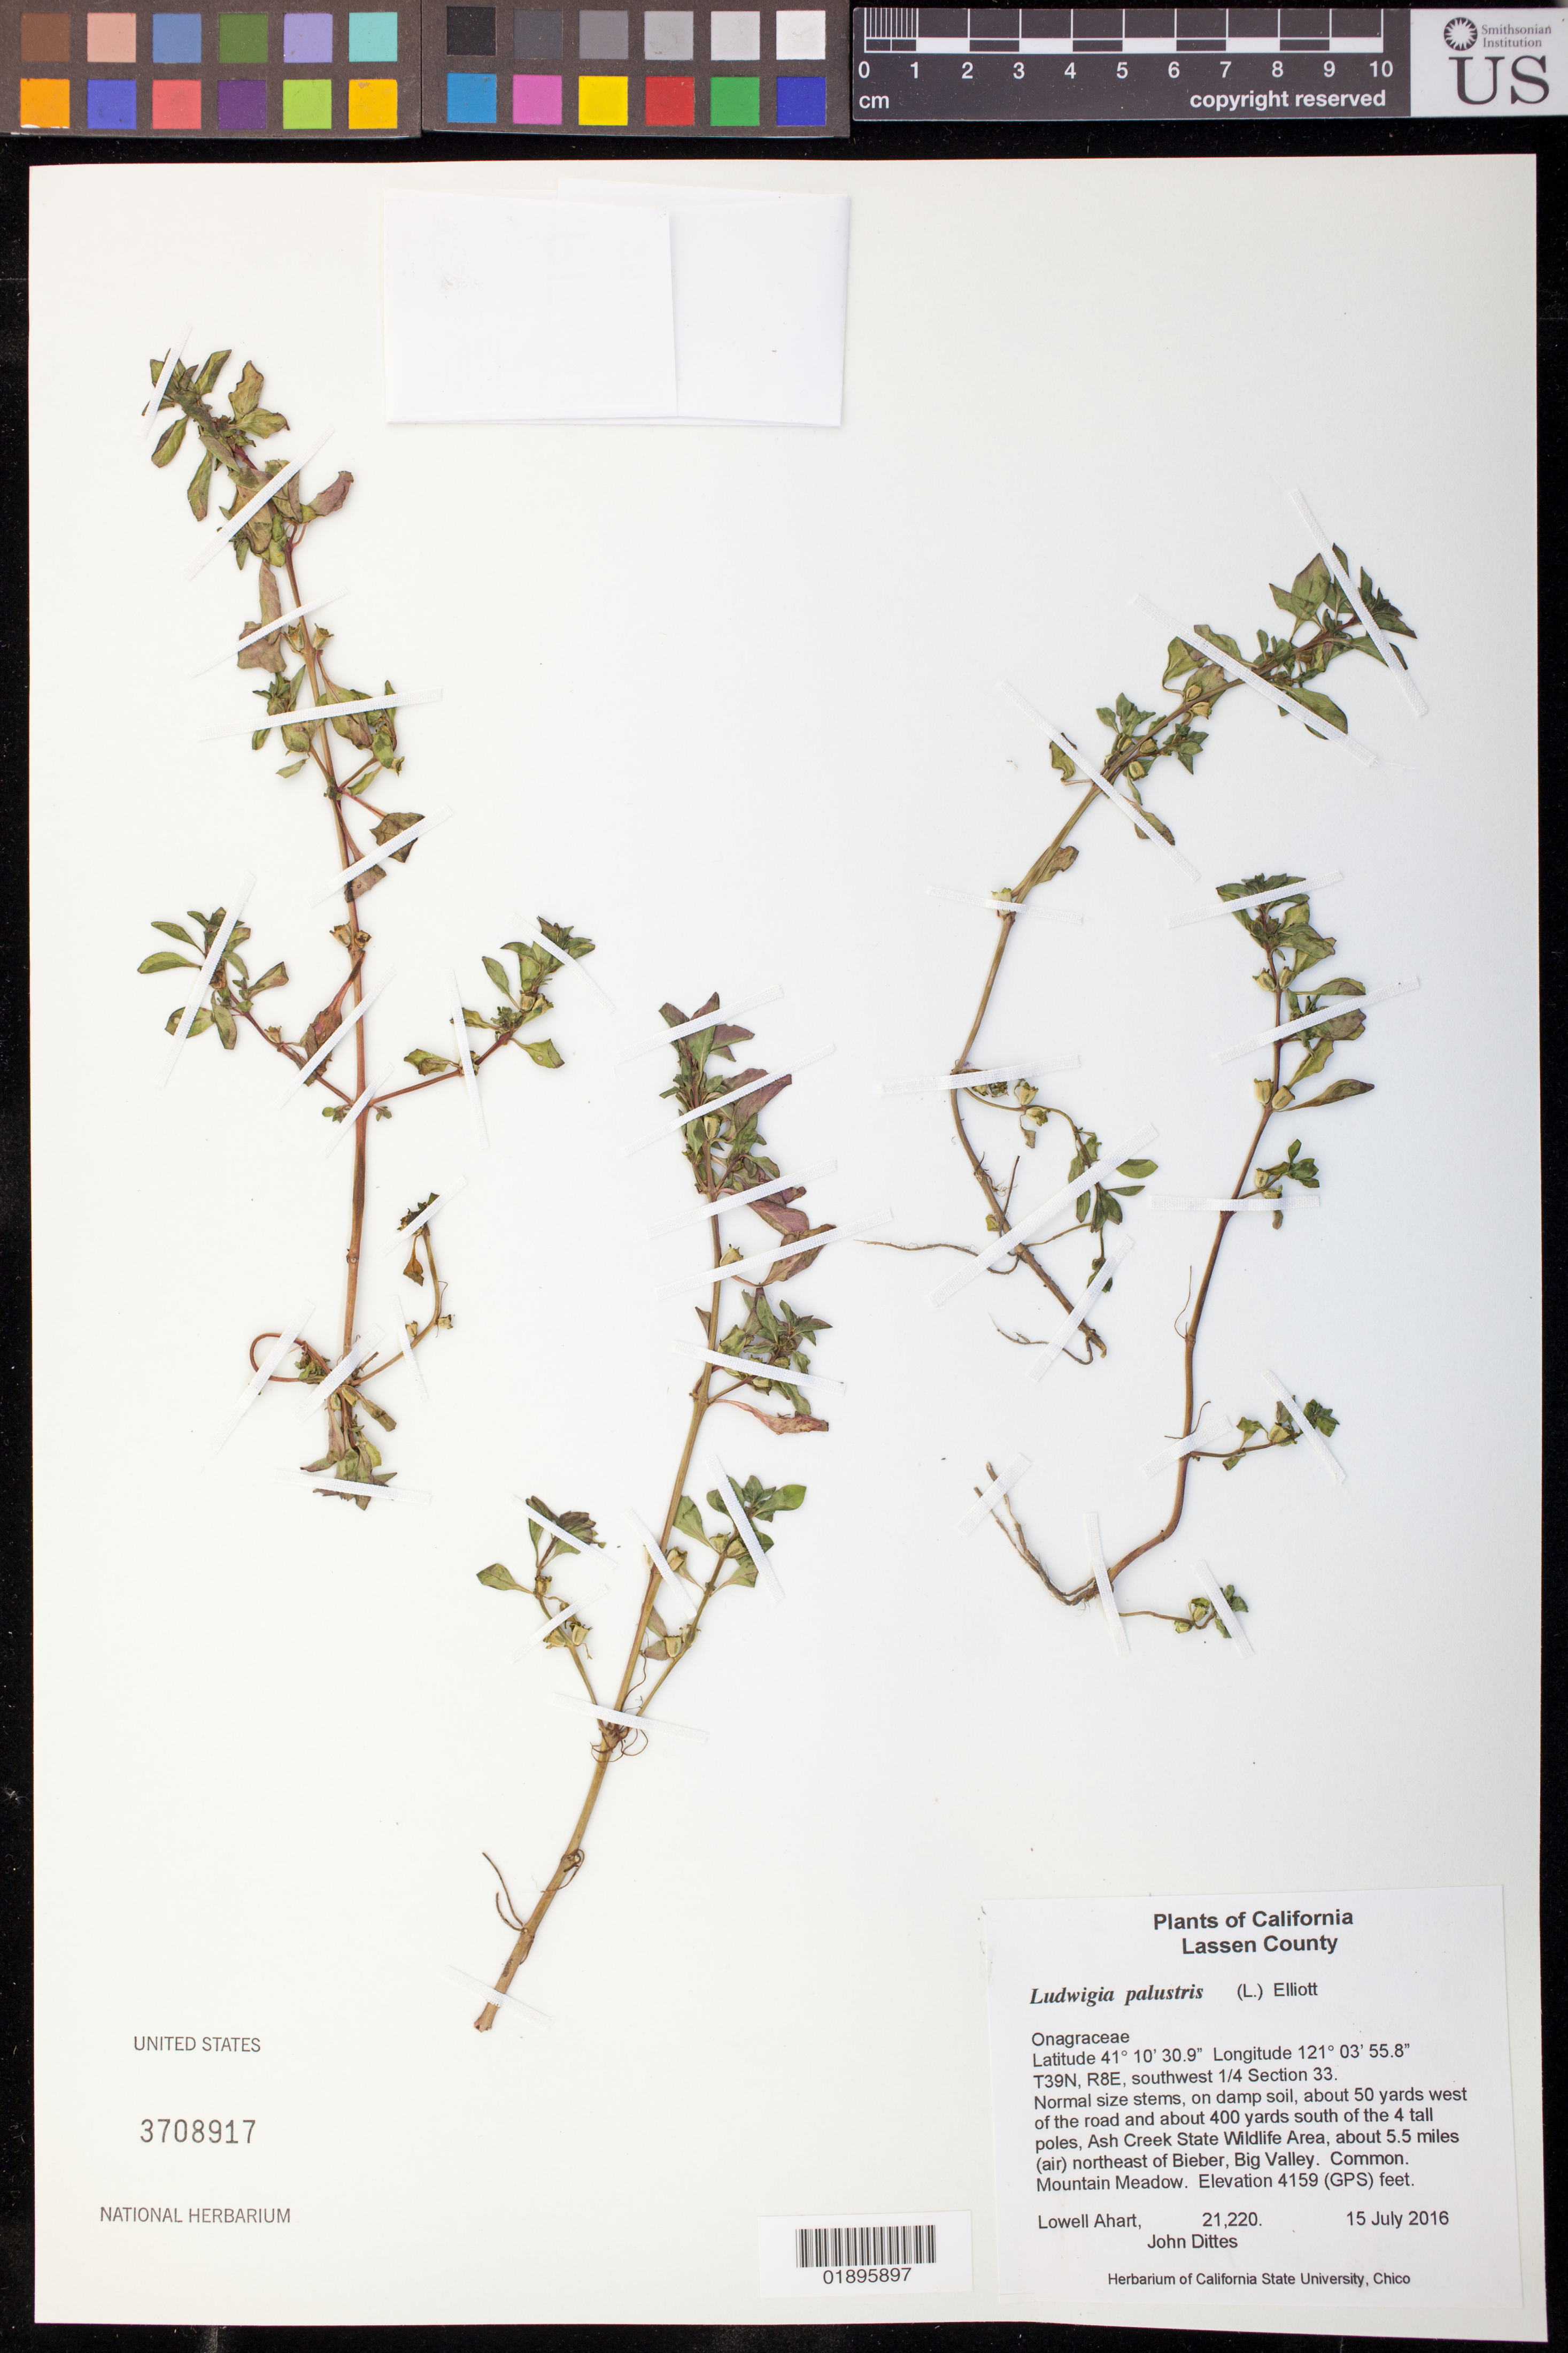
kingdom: Plantae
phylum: Tracheophyta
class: Magnoliopsida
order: Myrtales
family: Onagraceae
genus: Ludwigia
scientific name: Ludwigia palustris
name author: (L.) Elliott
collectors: L. Ahart & J. Dittes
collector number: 21220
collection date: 2016-07-15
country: United States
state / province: California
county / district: Lassen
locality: T39N, R8E, southwest 1/4 section 33. About 50 yards west of the road and about 400 yards south of the 4 tall poles, Ash Creek State Wildlife Area, about 5.5 miles (air) northeast of Bieber, Big Valley.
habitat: Mountain meadow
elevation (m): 1268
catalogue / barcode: US 3708917